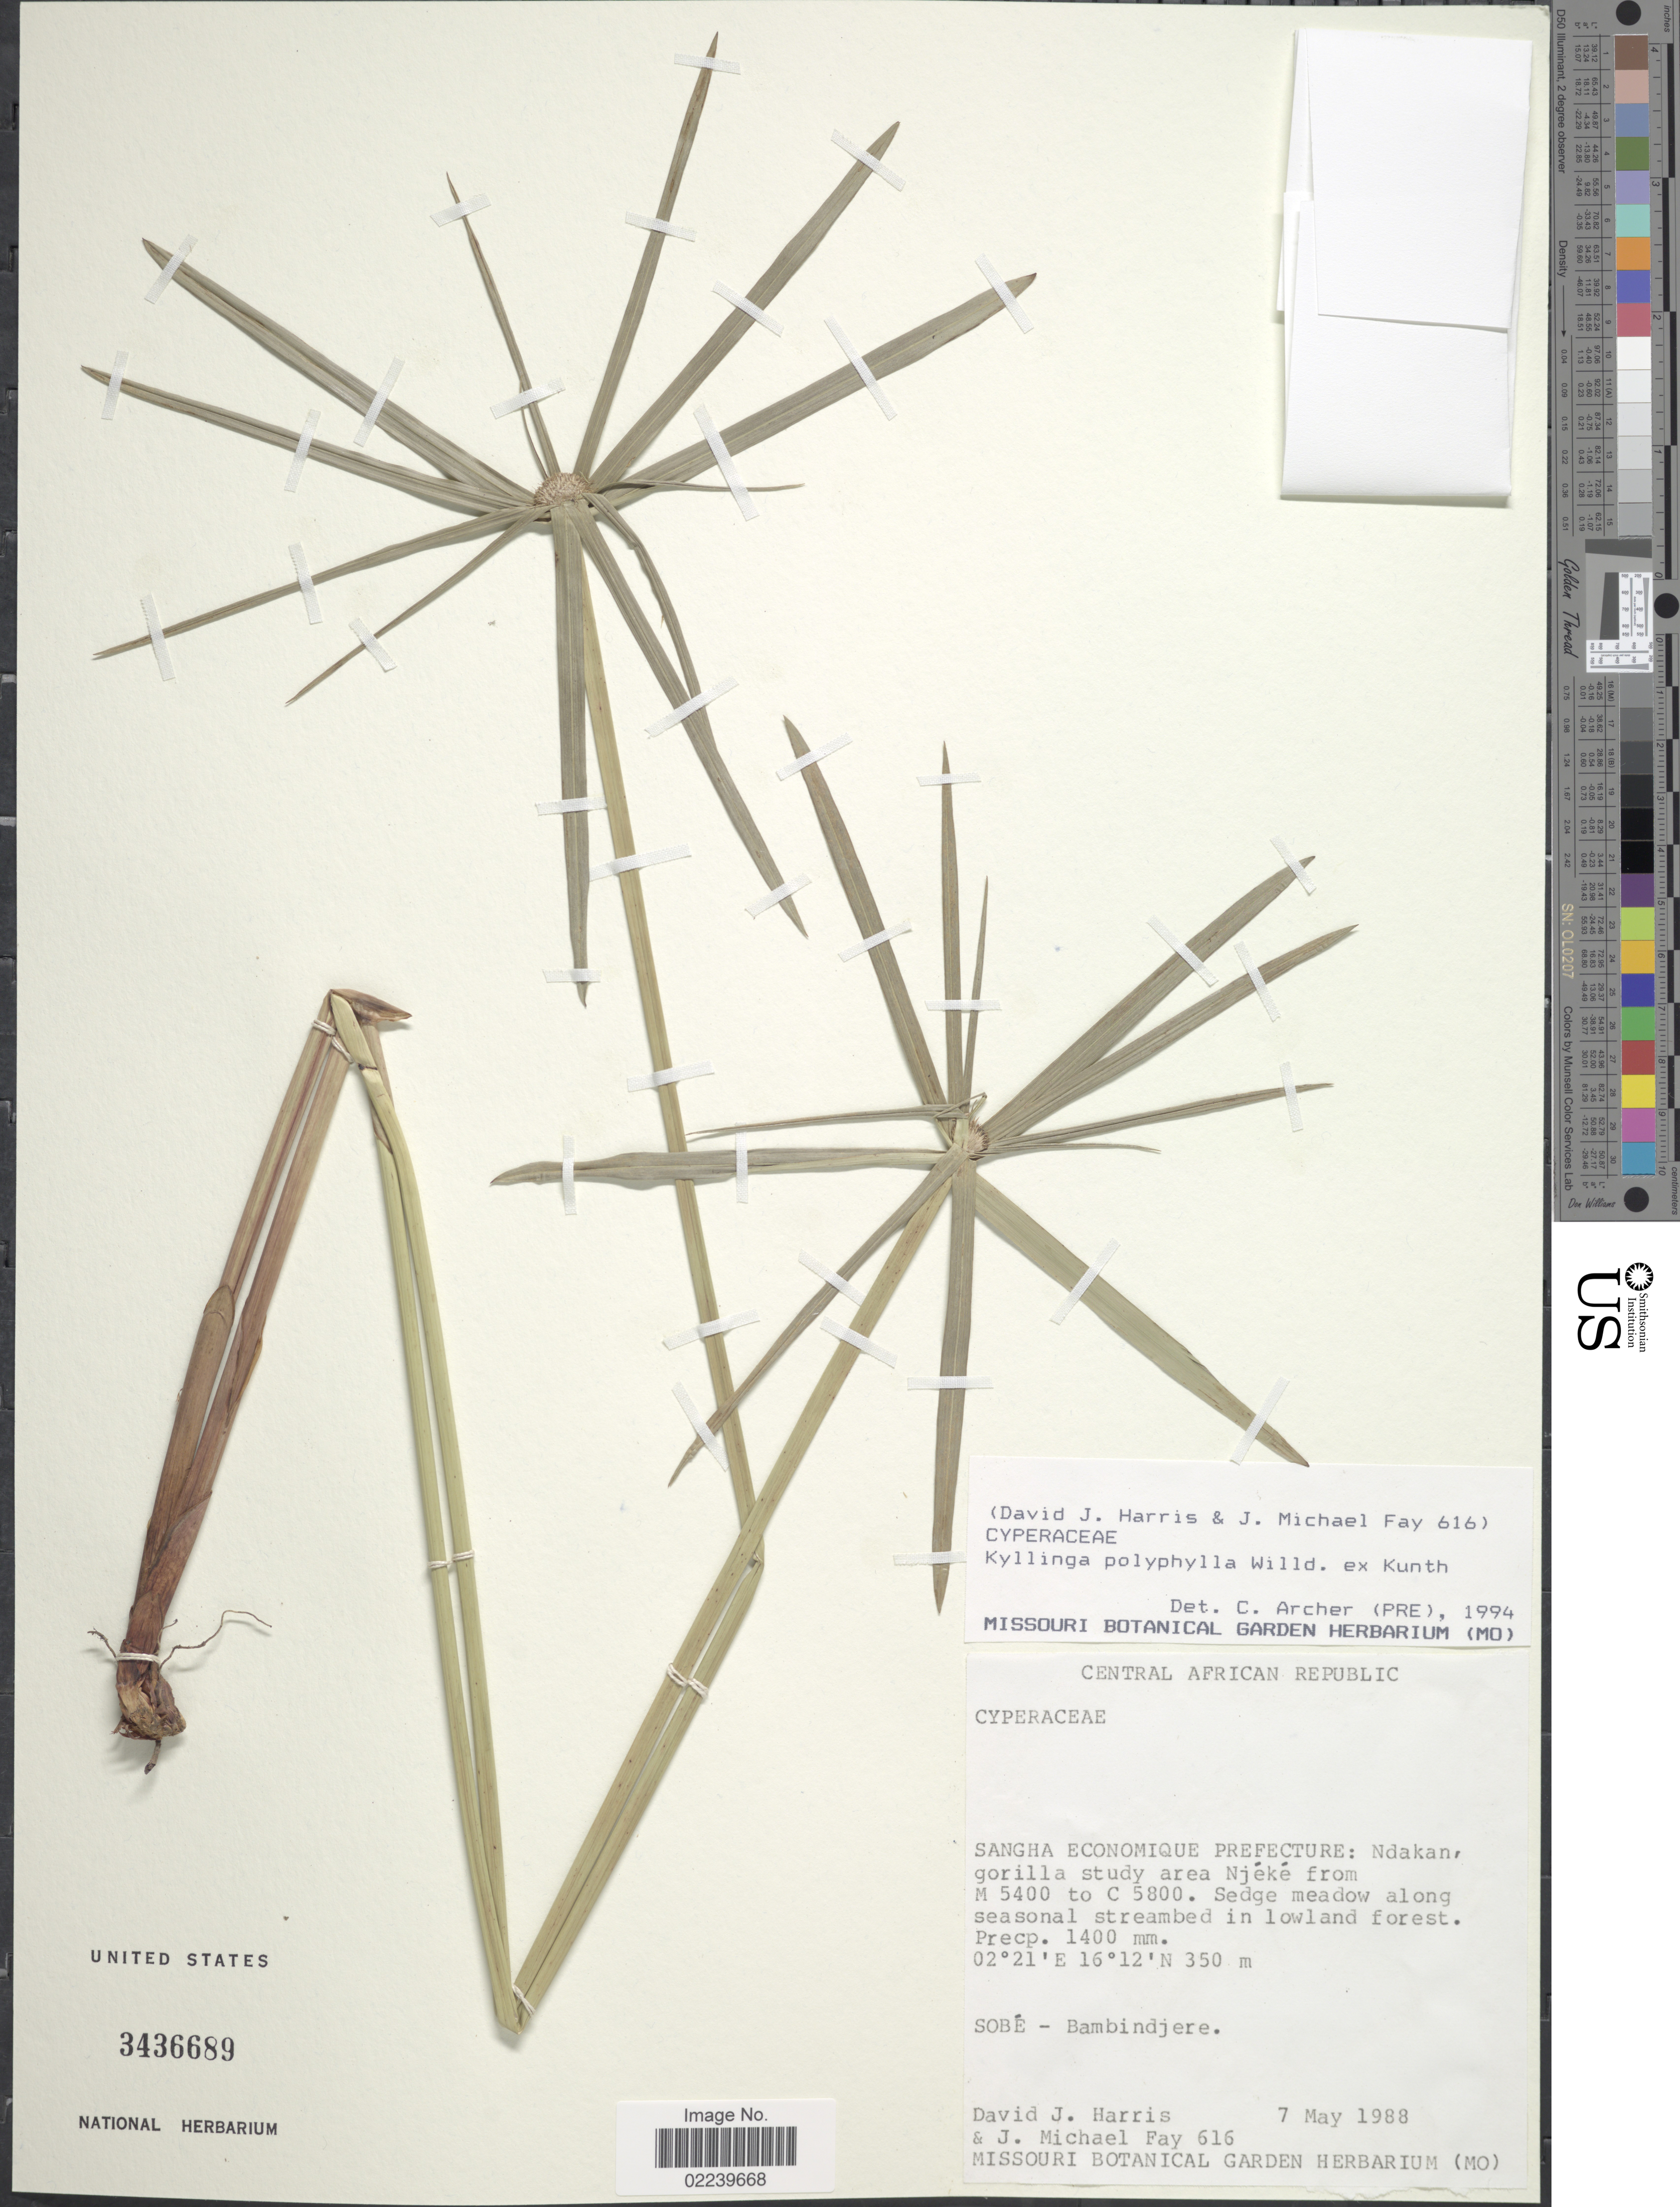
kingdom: Plantae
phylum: Tracheophyta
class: Liliopsida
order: Poales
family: Cyperaceae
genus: Cyperus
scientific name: Cyperus aromaticus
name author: (Ridl.) Mattf. & Kük.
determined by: Strong, M. T., (US), Smithsonian Institution - National Museum of Natural History (UNITED STATES)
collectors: D. J. Harris & J. M. Fay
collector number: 616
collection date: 1988-05-07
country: Central African Republic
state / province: Sangha-Mbaere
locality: Sangha Economique Prefecture: Ndakan, gorilla study arrea Njeke from M 5400 to C 5800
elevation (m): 350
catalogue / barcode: US 3436689